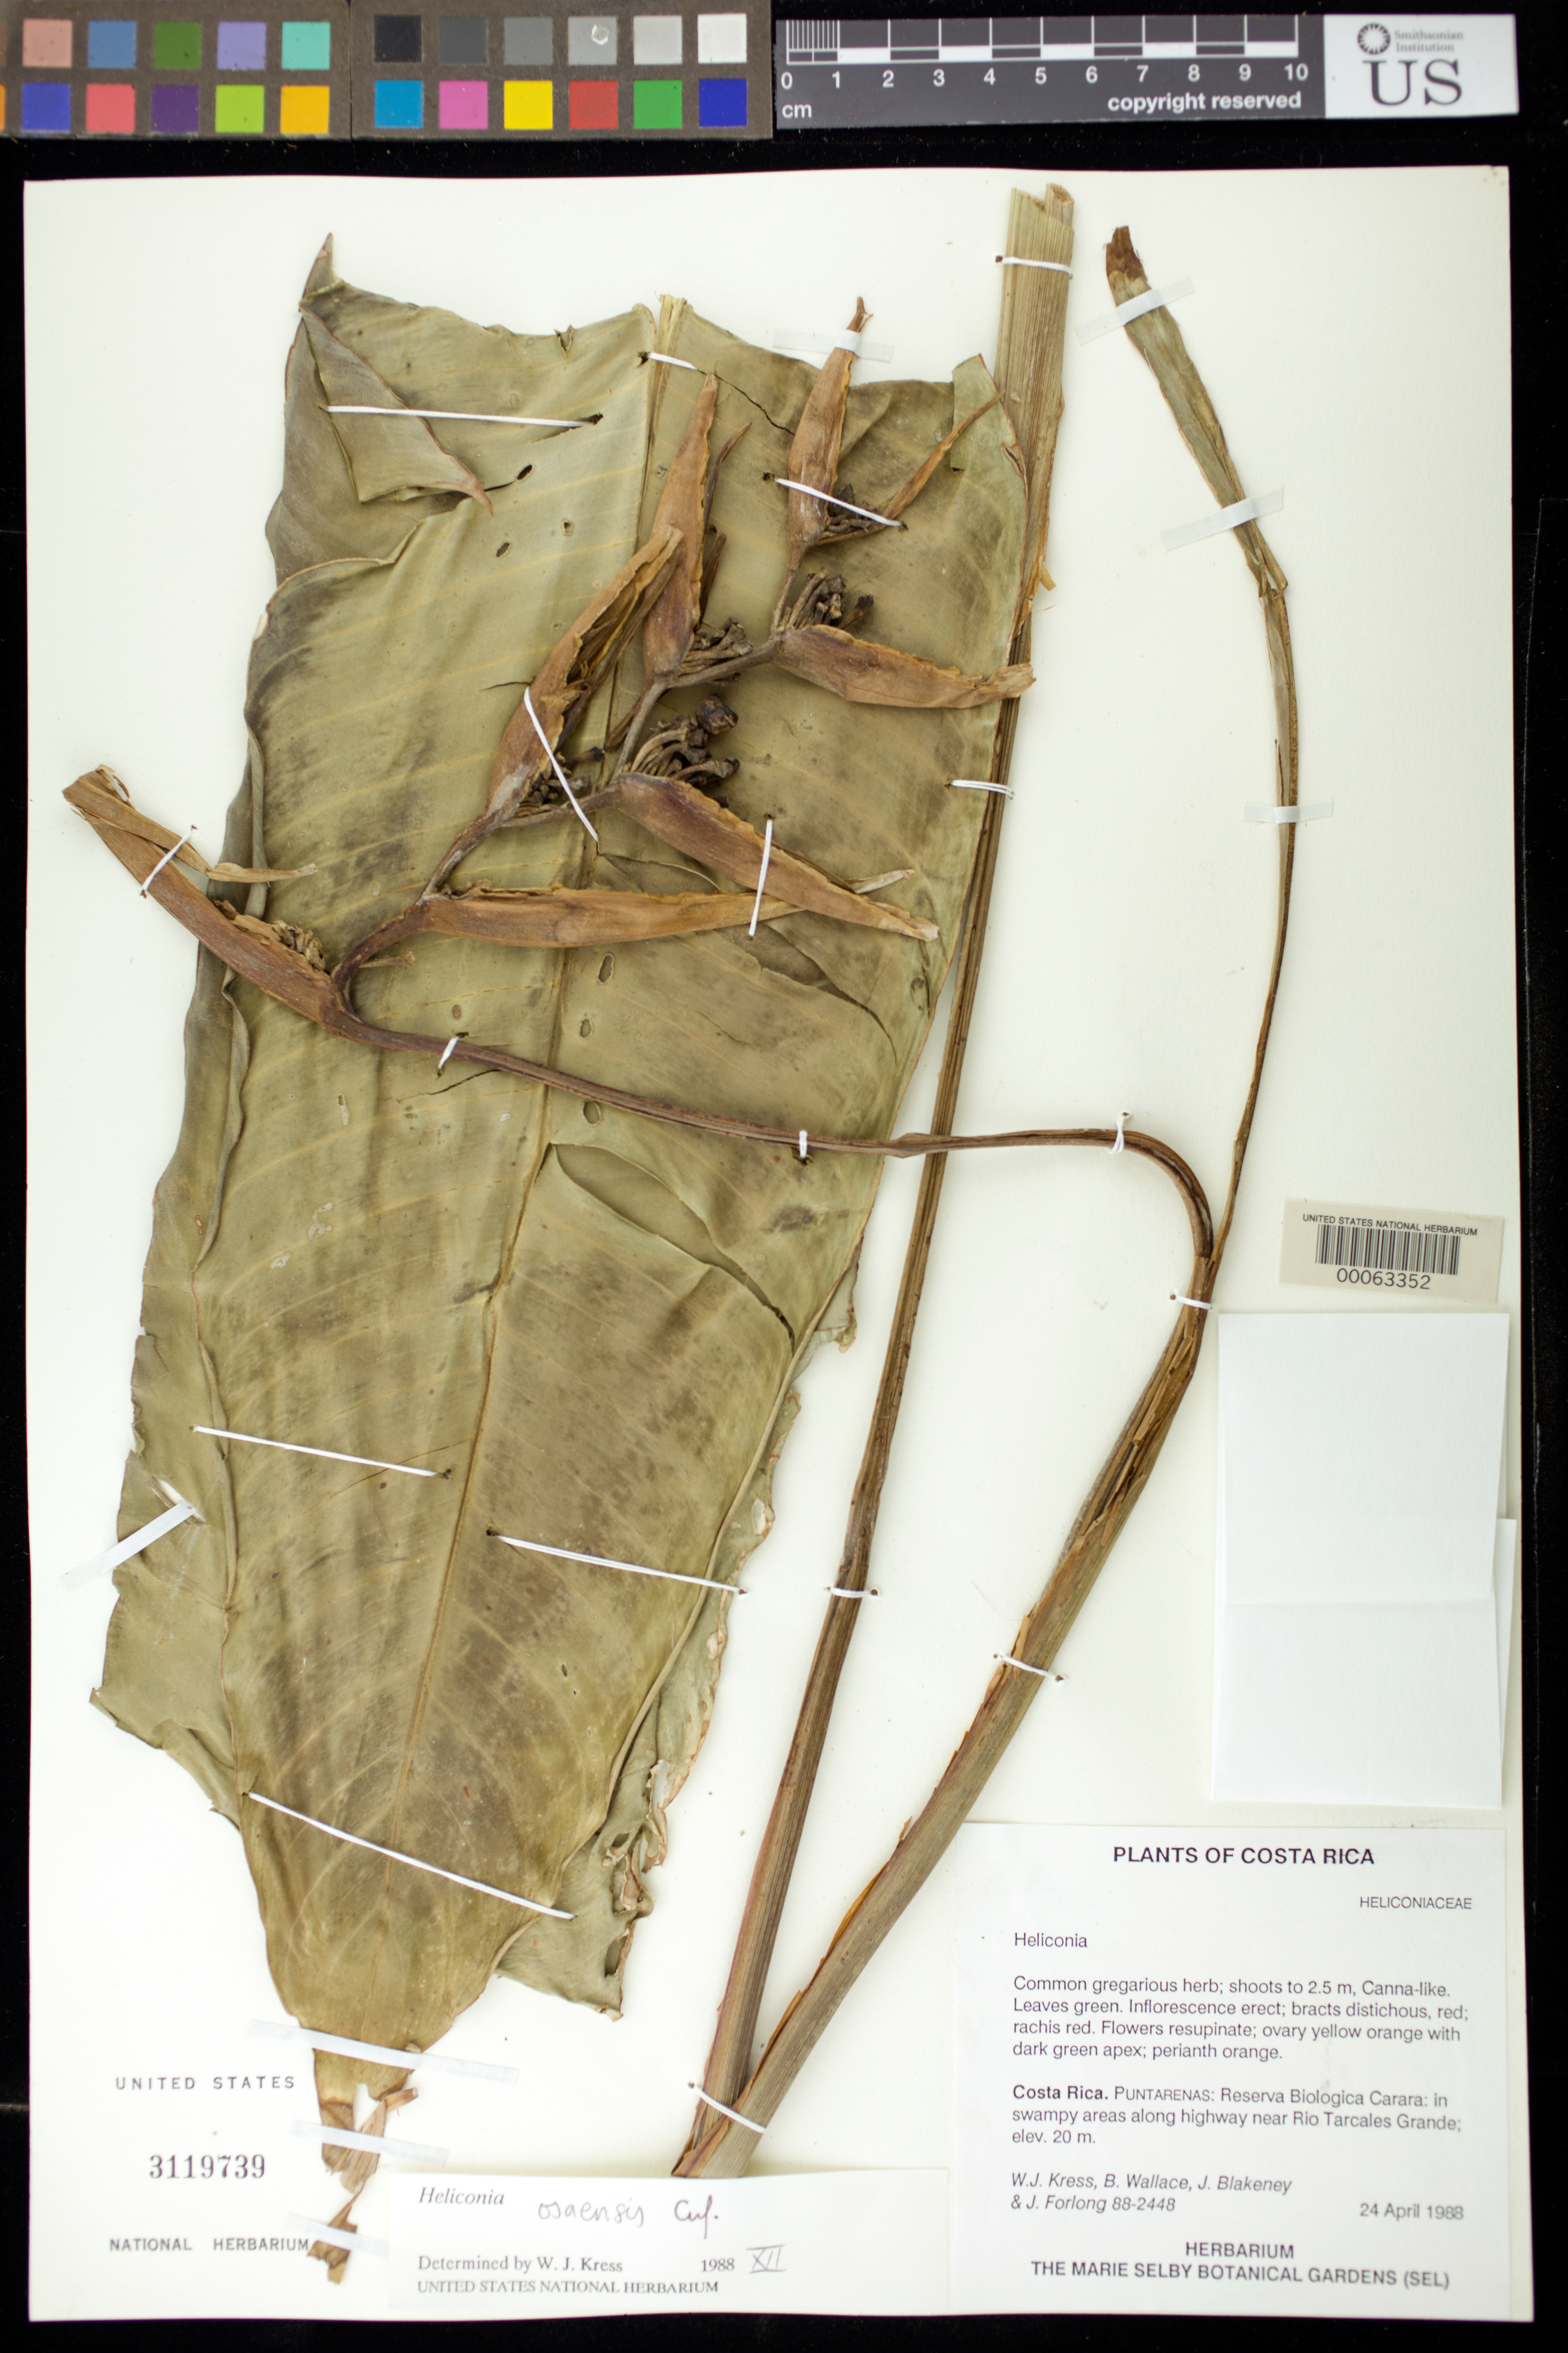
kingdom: Plantae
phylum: Tracheophyta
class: Liliopsida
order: Zingiberales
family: Heliconiaceae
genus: Heliconia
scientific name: Heliconia osaensis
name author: Cufod.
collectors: W. J. Kress, B. Wallace, J. Blakeney & J. Forlong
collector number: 88-2448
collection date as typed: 24 Apr 1988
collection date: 1988-04-24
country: Costa Rica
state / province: Puntarenas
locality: Reserva biologica carara, near rio tarcales grande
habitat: In swampy areas along highway near rio tarcales grande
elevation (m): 20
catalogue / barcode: US 3119739